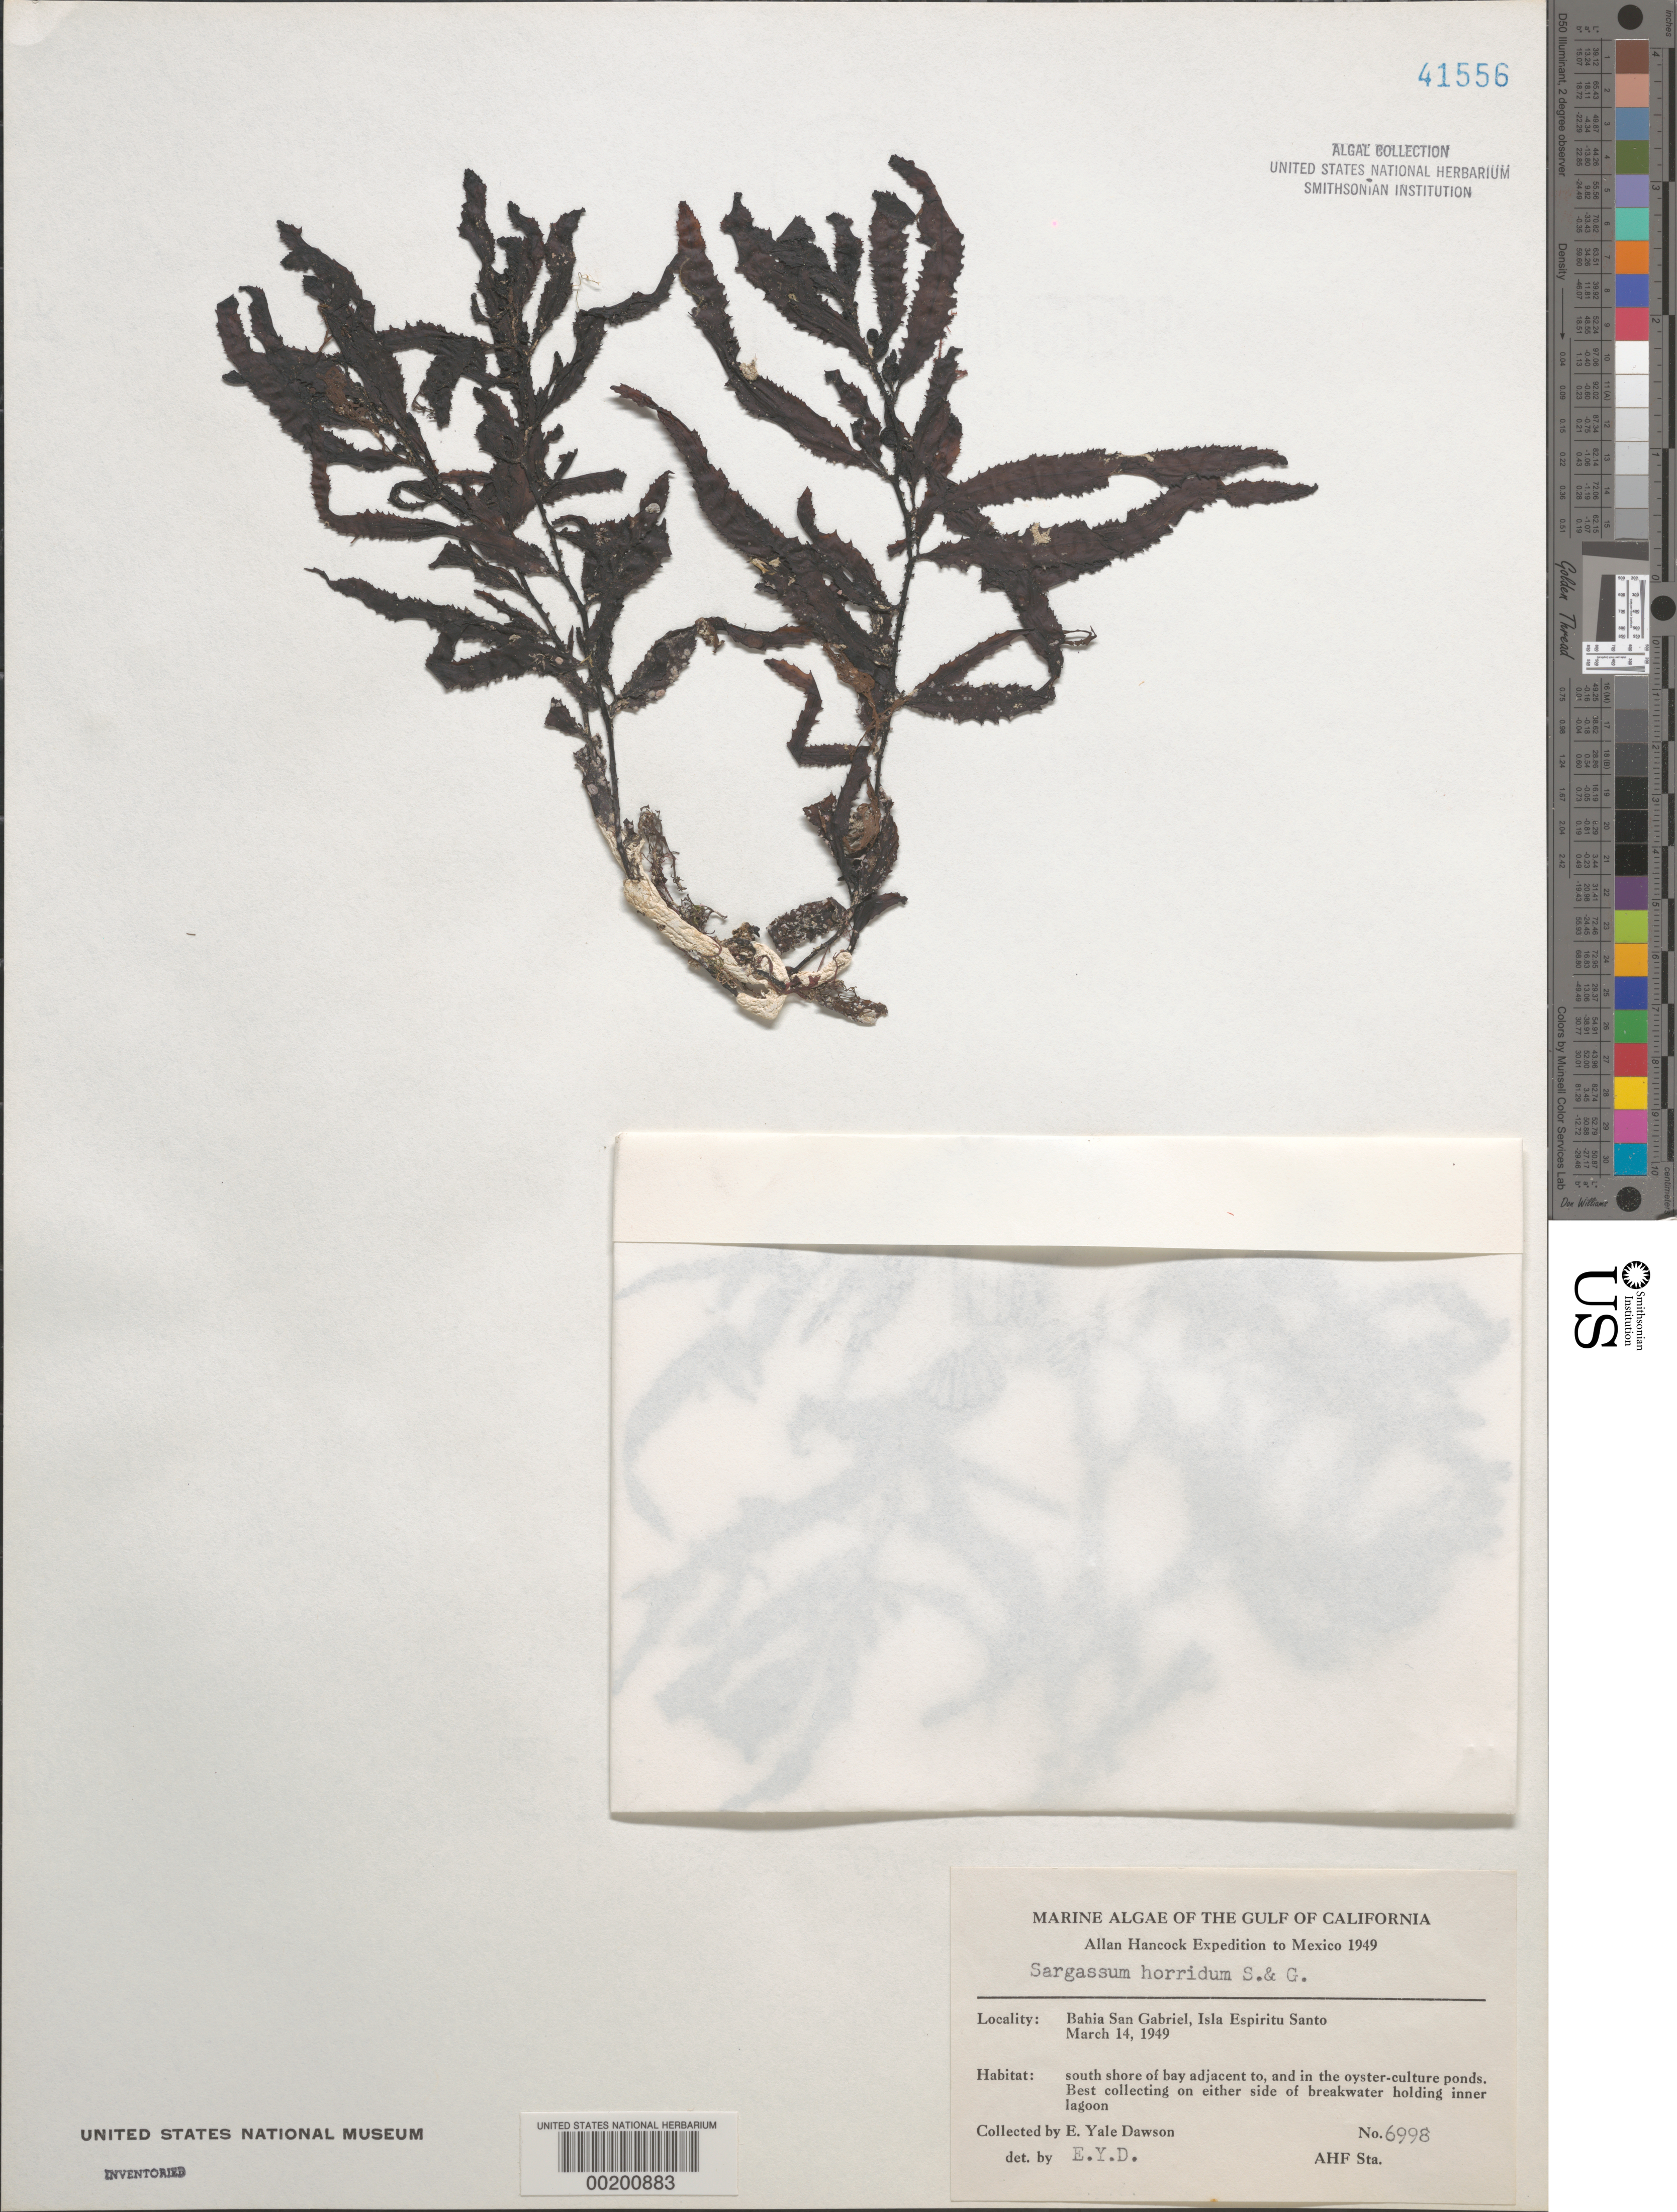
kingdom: Chromista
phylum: Ochrophyta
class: Phaeophyceae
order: Fucales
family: Sargassaceae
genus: Sargassum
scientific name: Sargassum horridum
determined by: Dawson, E. Y.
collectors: E. Y. Dawson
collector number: EYD 6998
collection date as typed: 14 Mar 1949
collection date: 1949-03-14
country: Mexico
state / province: Baja California Sur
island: Isla Espiritu Santo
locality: Bahia San Gabriel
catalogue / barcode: US 41556